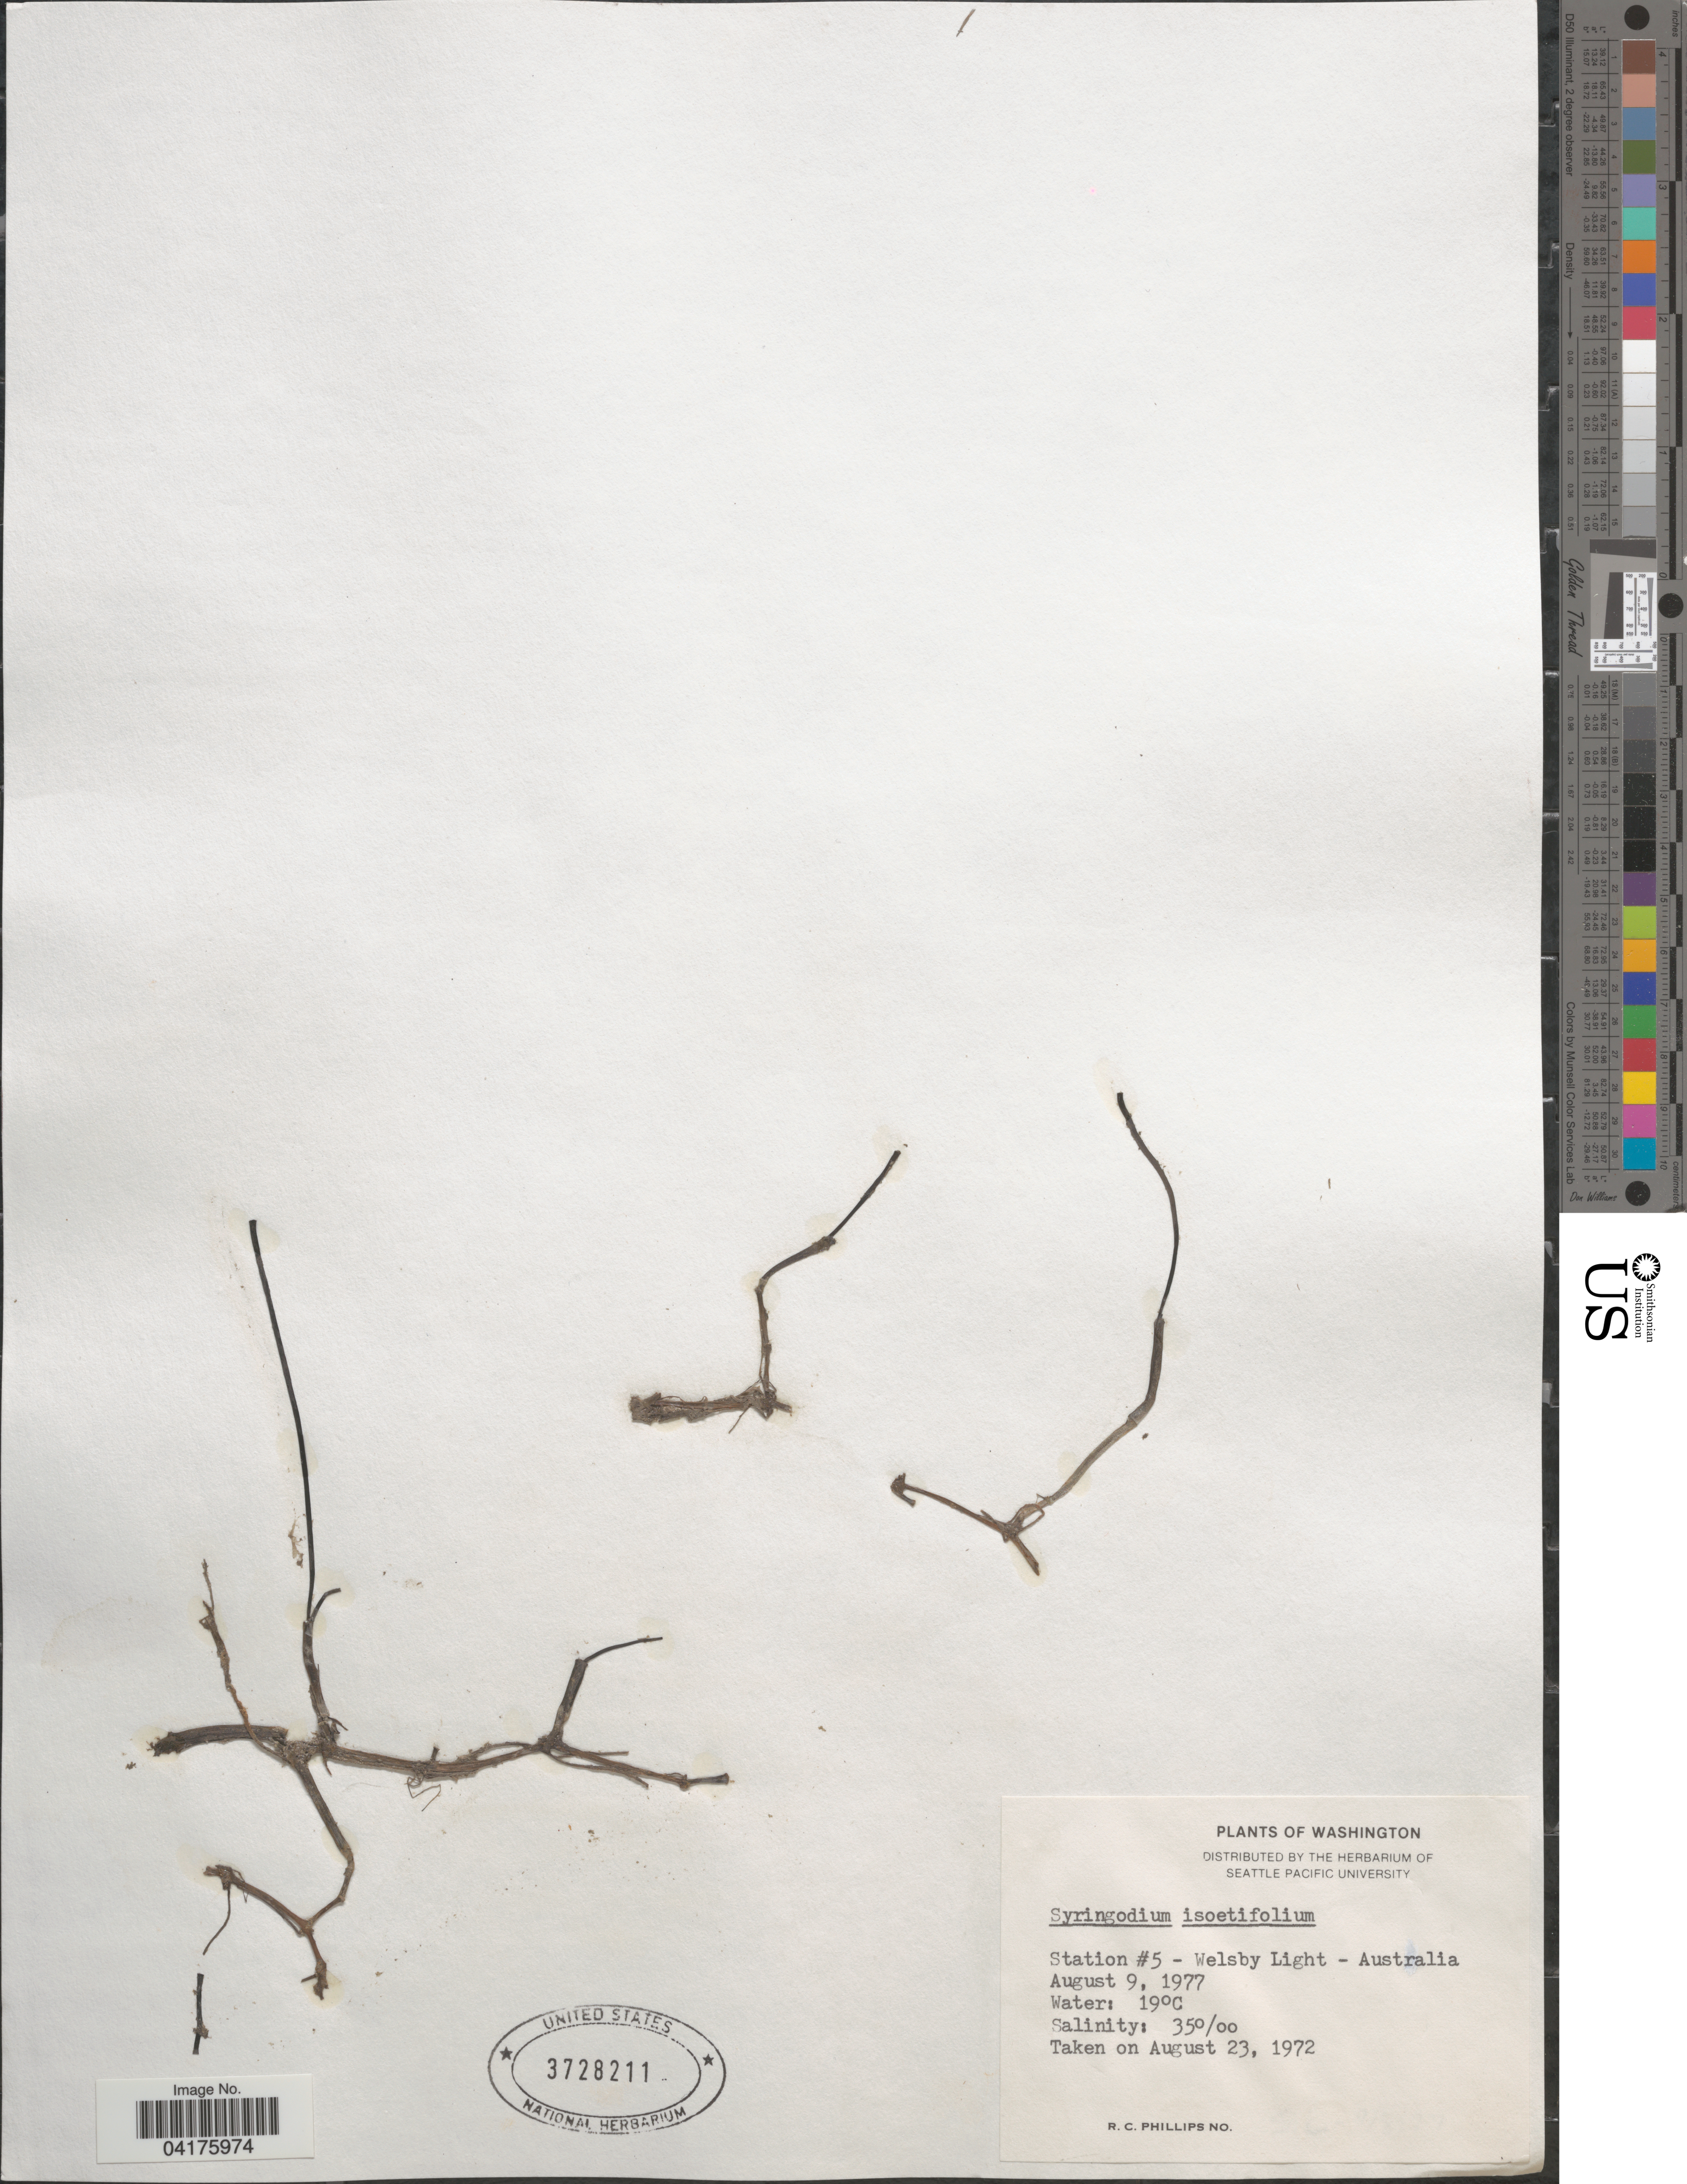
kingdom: Plantae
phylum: Tracheophyta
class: Liliopsida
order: Alismatales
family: Cymodoceaceae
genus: Syringodium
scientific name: Syringodium isoetifolium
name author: (Asch.) Dandy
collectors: R. C. Phillips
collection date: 1977-08-09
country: Australia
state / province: Queensland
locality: Station #5 - Welsby Light.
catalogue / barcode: US 3728211